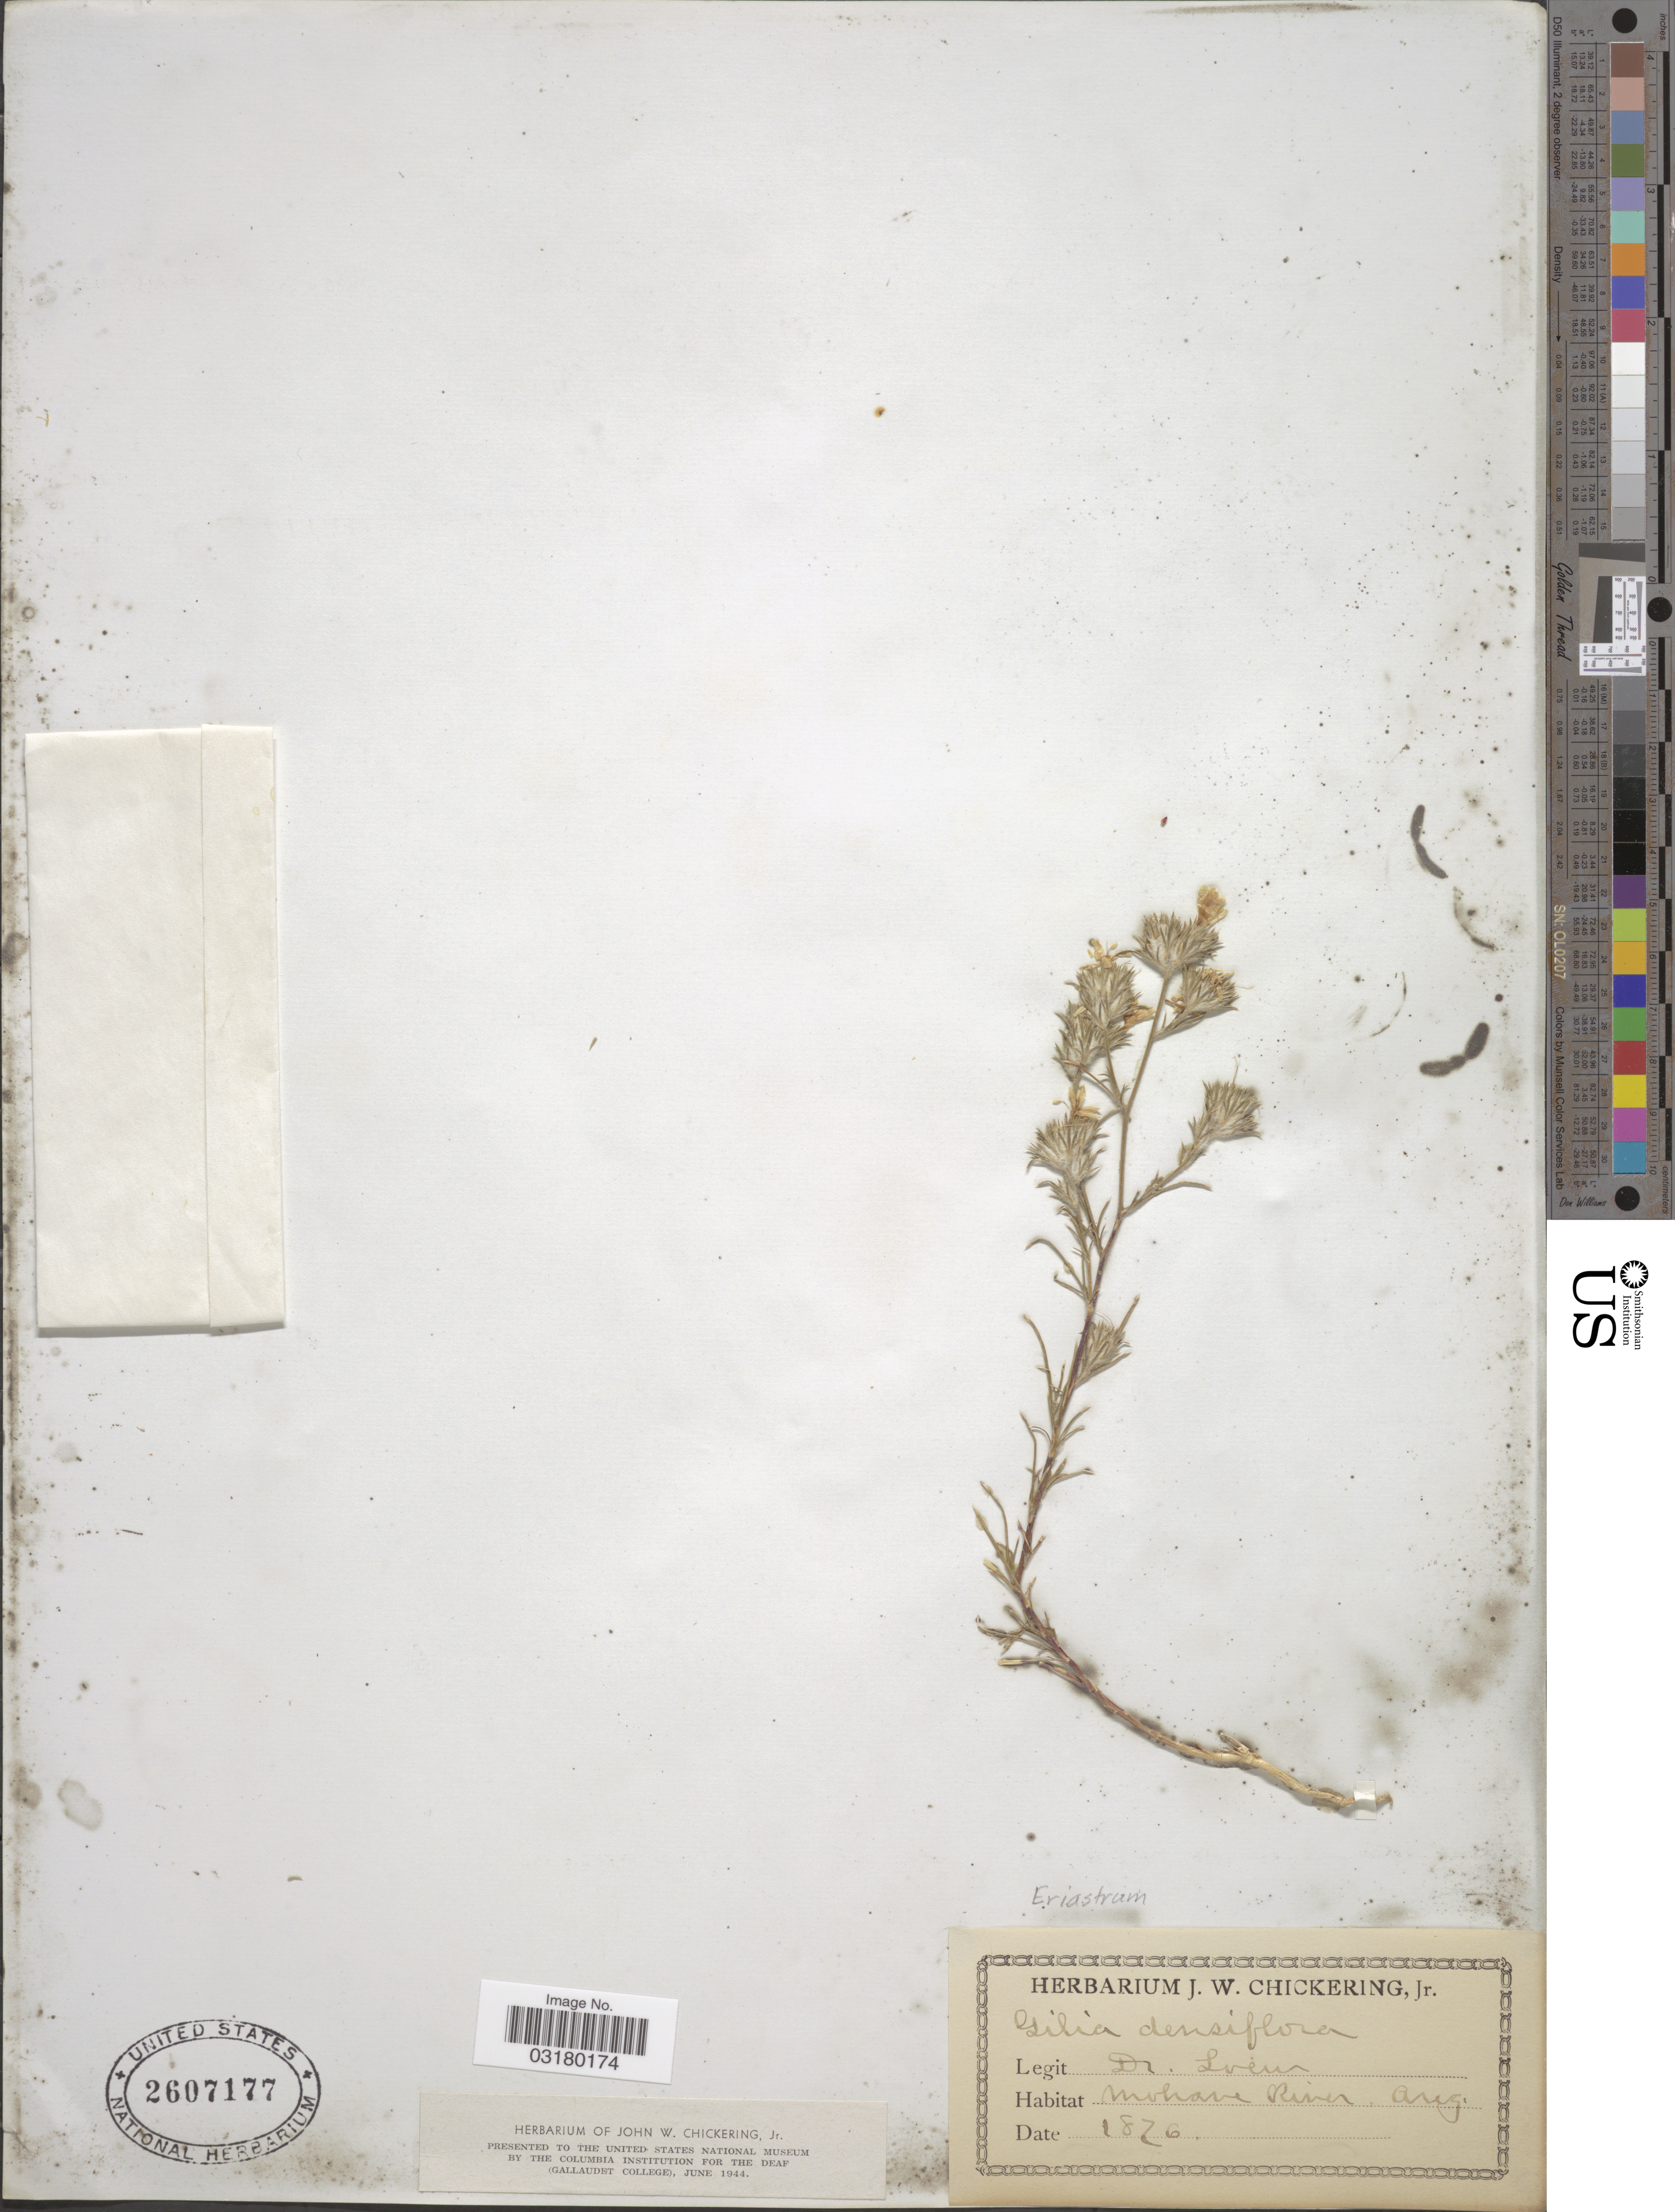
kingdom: Plantae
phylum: Tracheophyta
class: Magnoliopsida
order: Ericales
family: Polemoniaceae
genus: Eriastrum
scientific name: Eriastrum densifolium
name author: (Benth.) H. Mason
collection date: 1826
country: United States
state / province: Arizona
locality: Mohave River.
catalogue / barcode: US 2607177